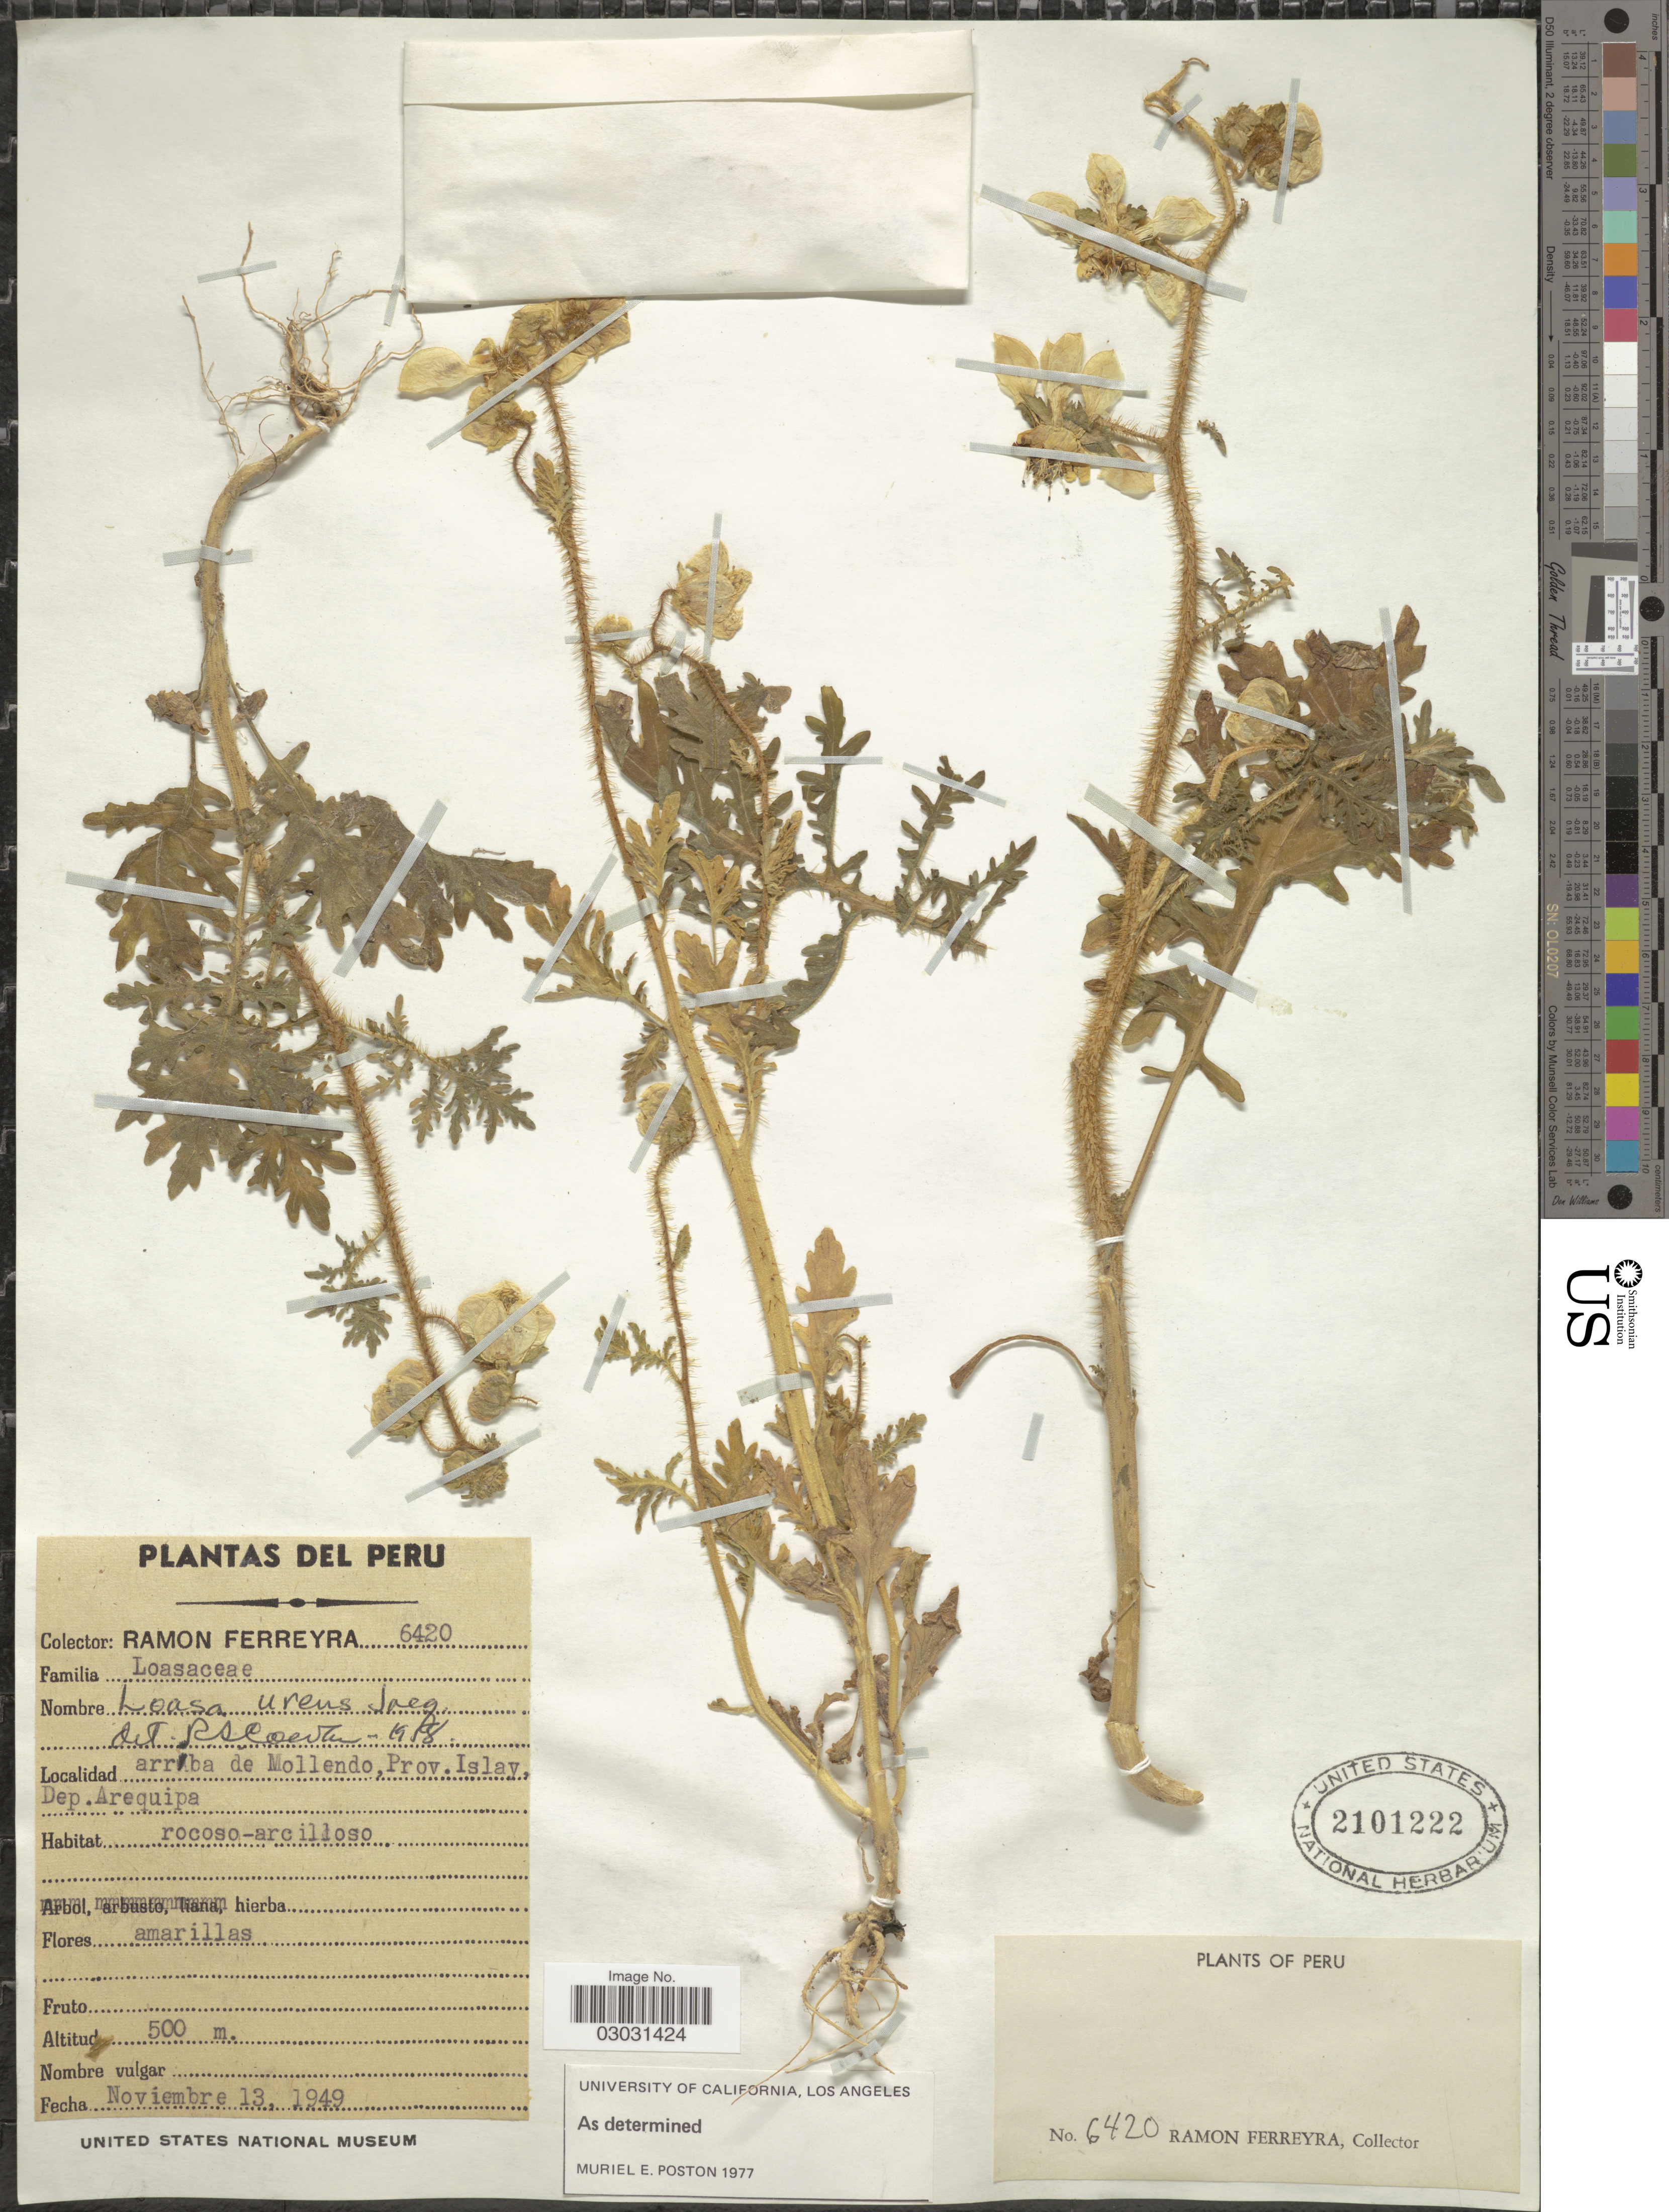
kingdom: Plantae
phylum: Tracheophyta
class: Magnoliopsida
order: Cornales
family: Loasaceae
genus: Nasa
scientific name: Nasa urens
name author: (Jacq.) Weigand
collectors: R. A. Ferreyra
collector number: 6420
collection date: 1949-11-13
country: Peru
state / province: Arequipa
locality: Arriba de Mollendo, Prov. Islay, Dep. Arequipa.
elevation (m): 500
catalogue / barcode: US 2101222